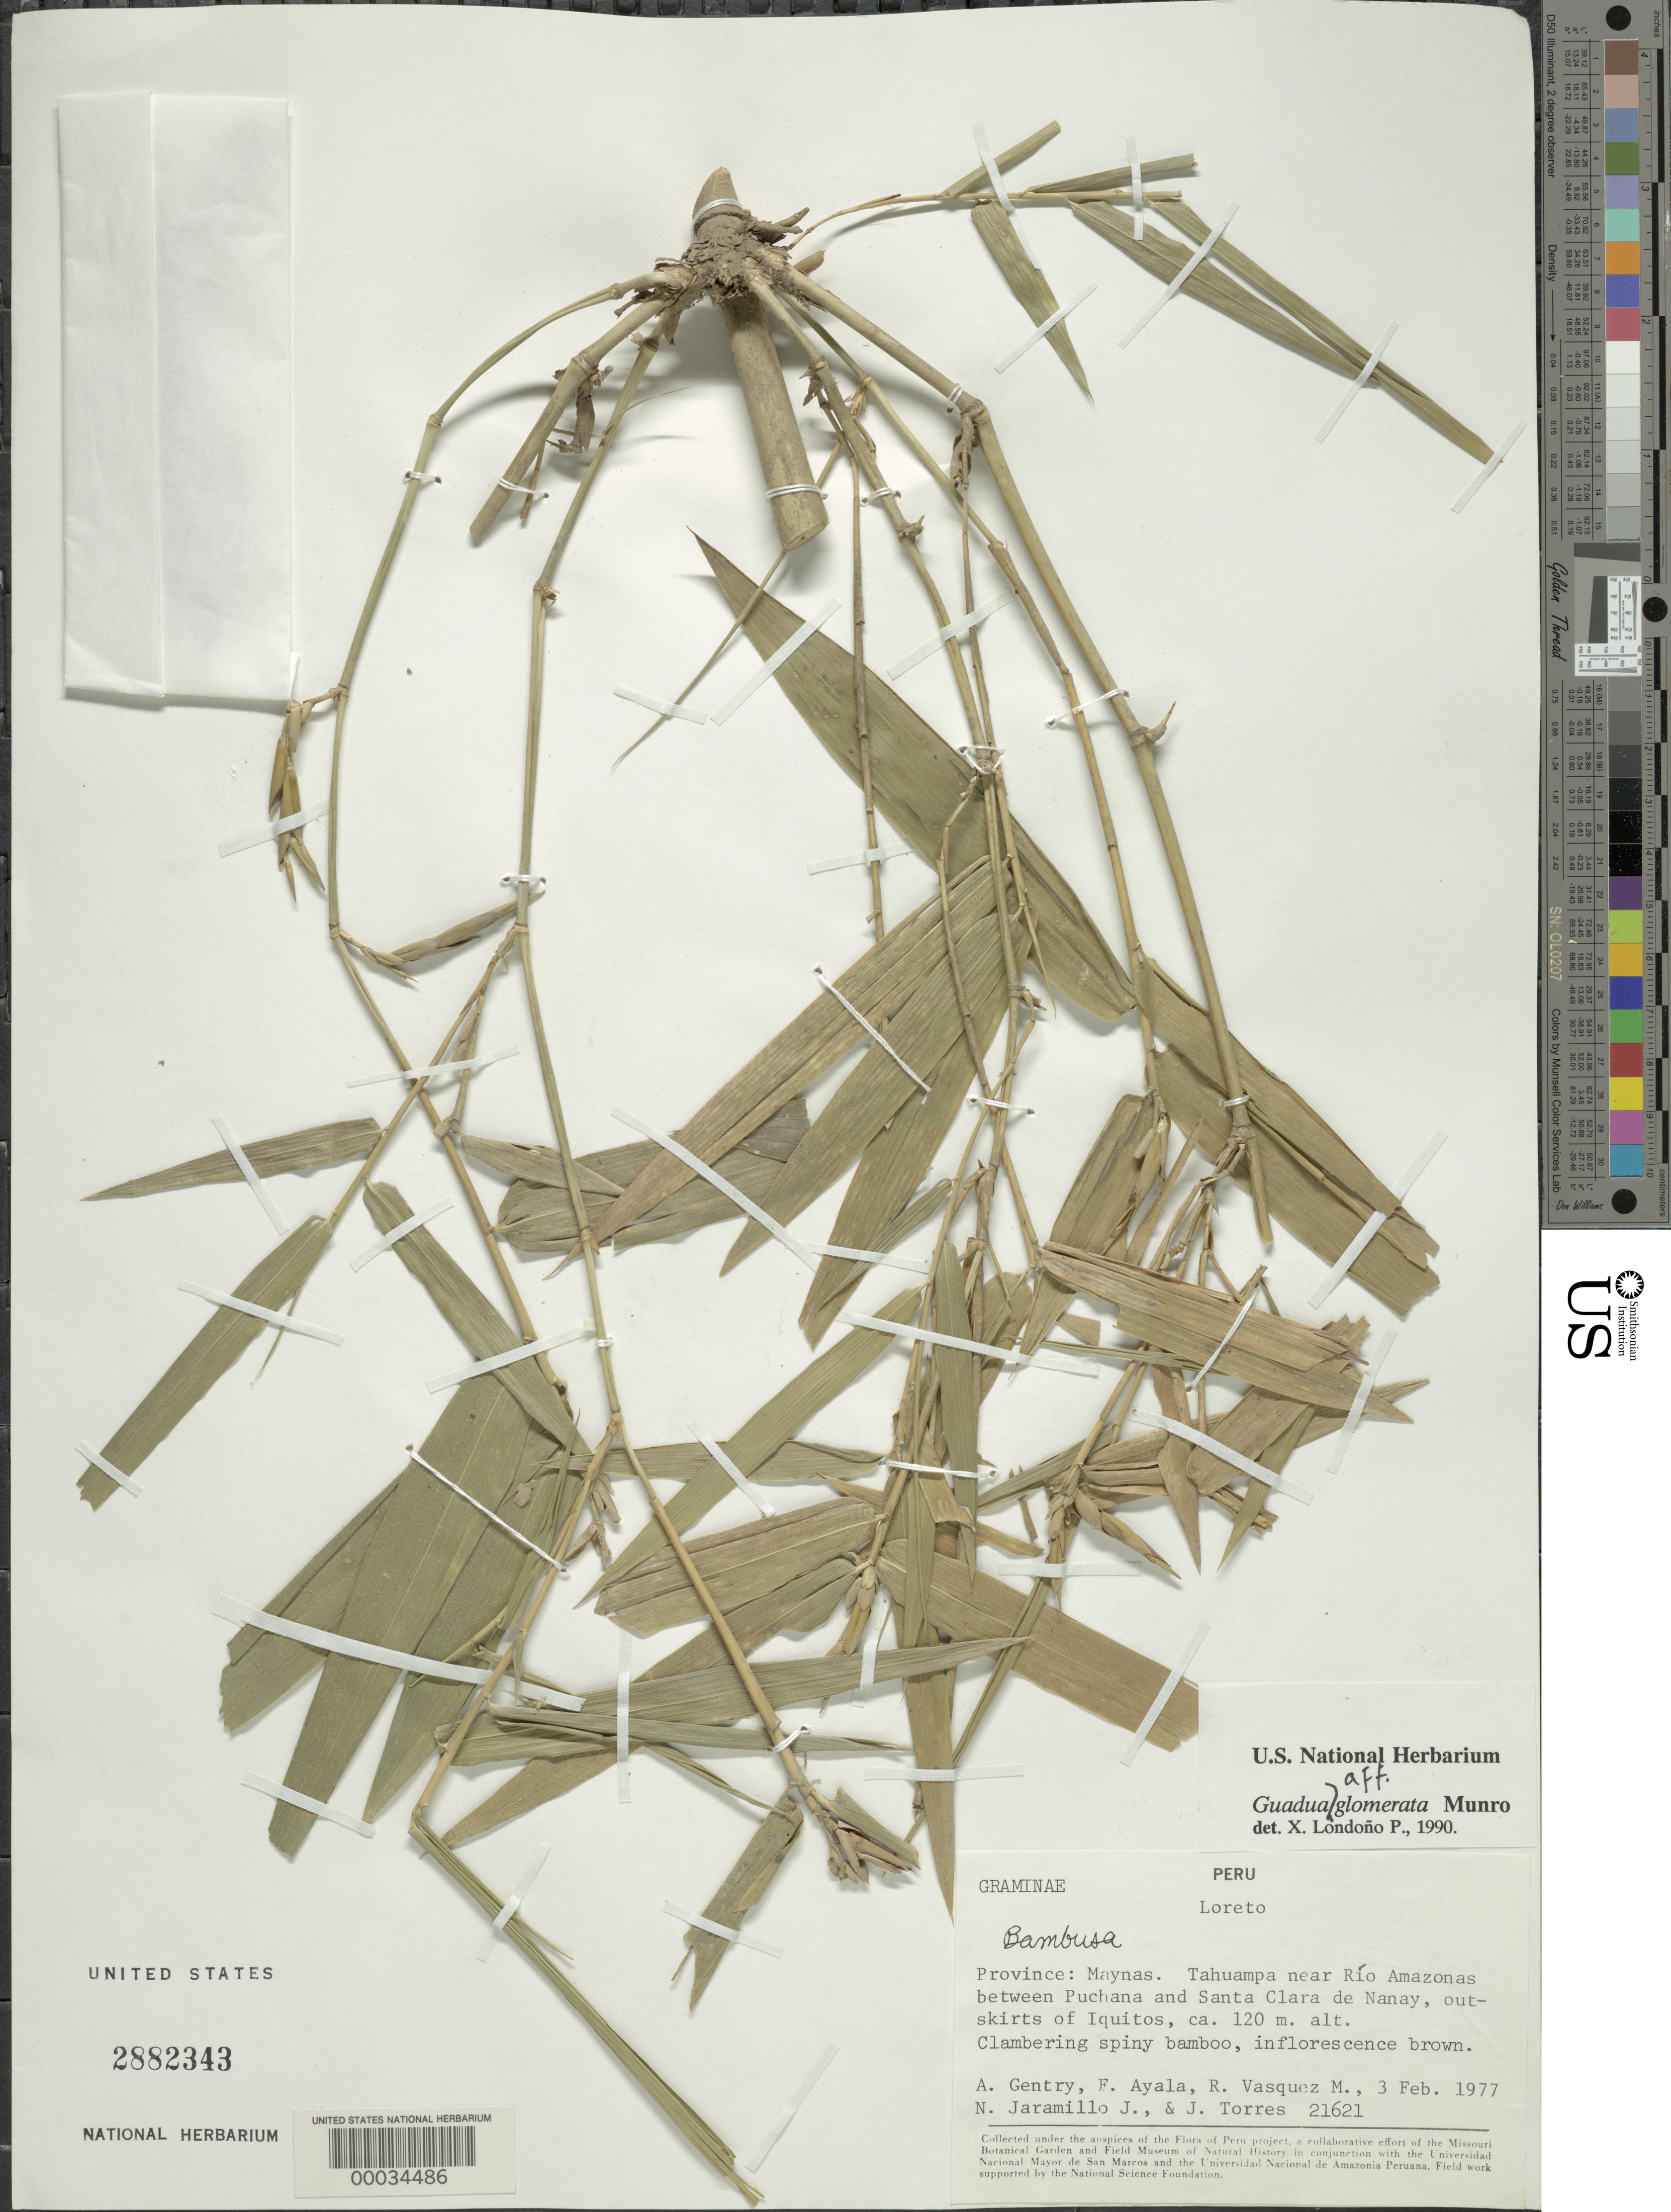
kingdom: Plantae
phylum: Tracheophyta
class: Liliopsida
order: Poales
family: Poaceae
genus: Guadua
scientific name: Guadua glomerata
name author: Munro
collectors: A. H. Gentry, F. Ayala F., R. Vásquez M., N. Jaramillo & J. Torres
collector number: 21621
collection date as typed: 03 Feb 1977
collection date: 1977-02-03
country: Peru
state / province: Loreto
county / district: Maynas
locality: Tanuampa near Río Amazonas between Puchana and Santa Clara de Nanay, outskirts of Iquitos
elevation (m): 120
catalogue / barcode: US 2882343